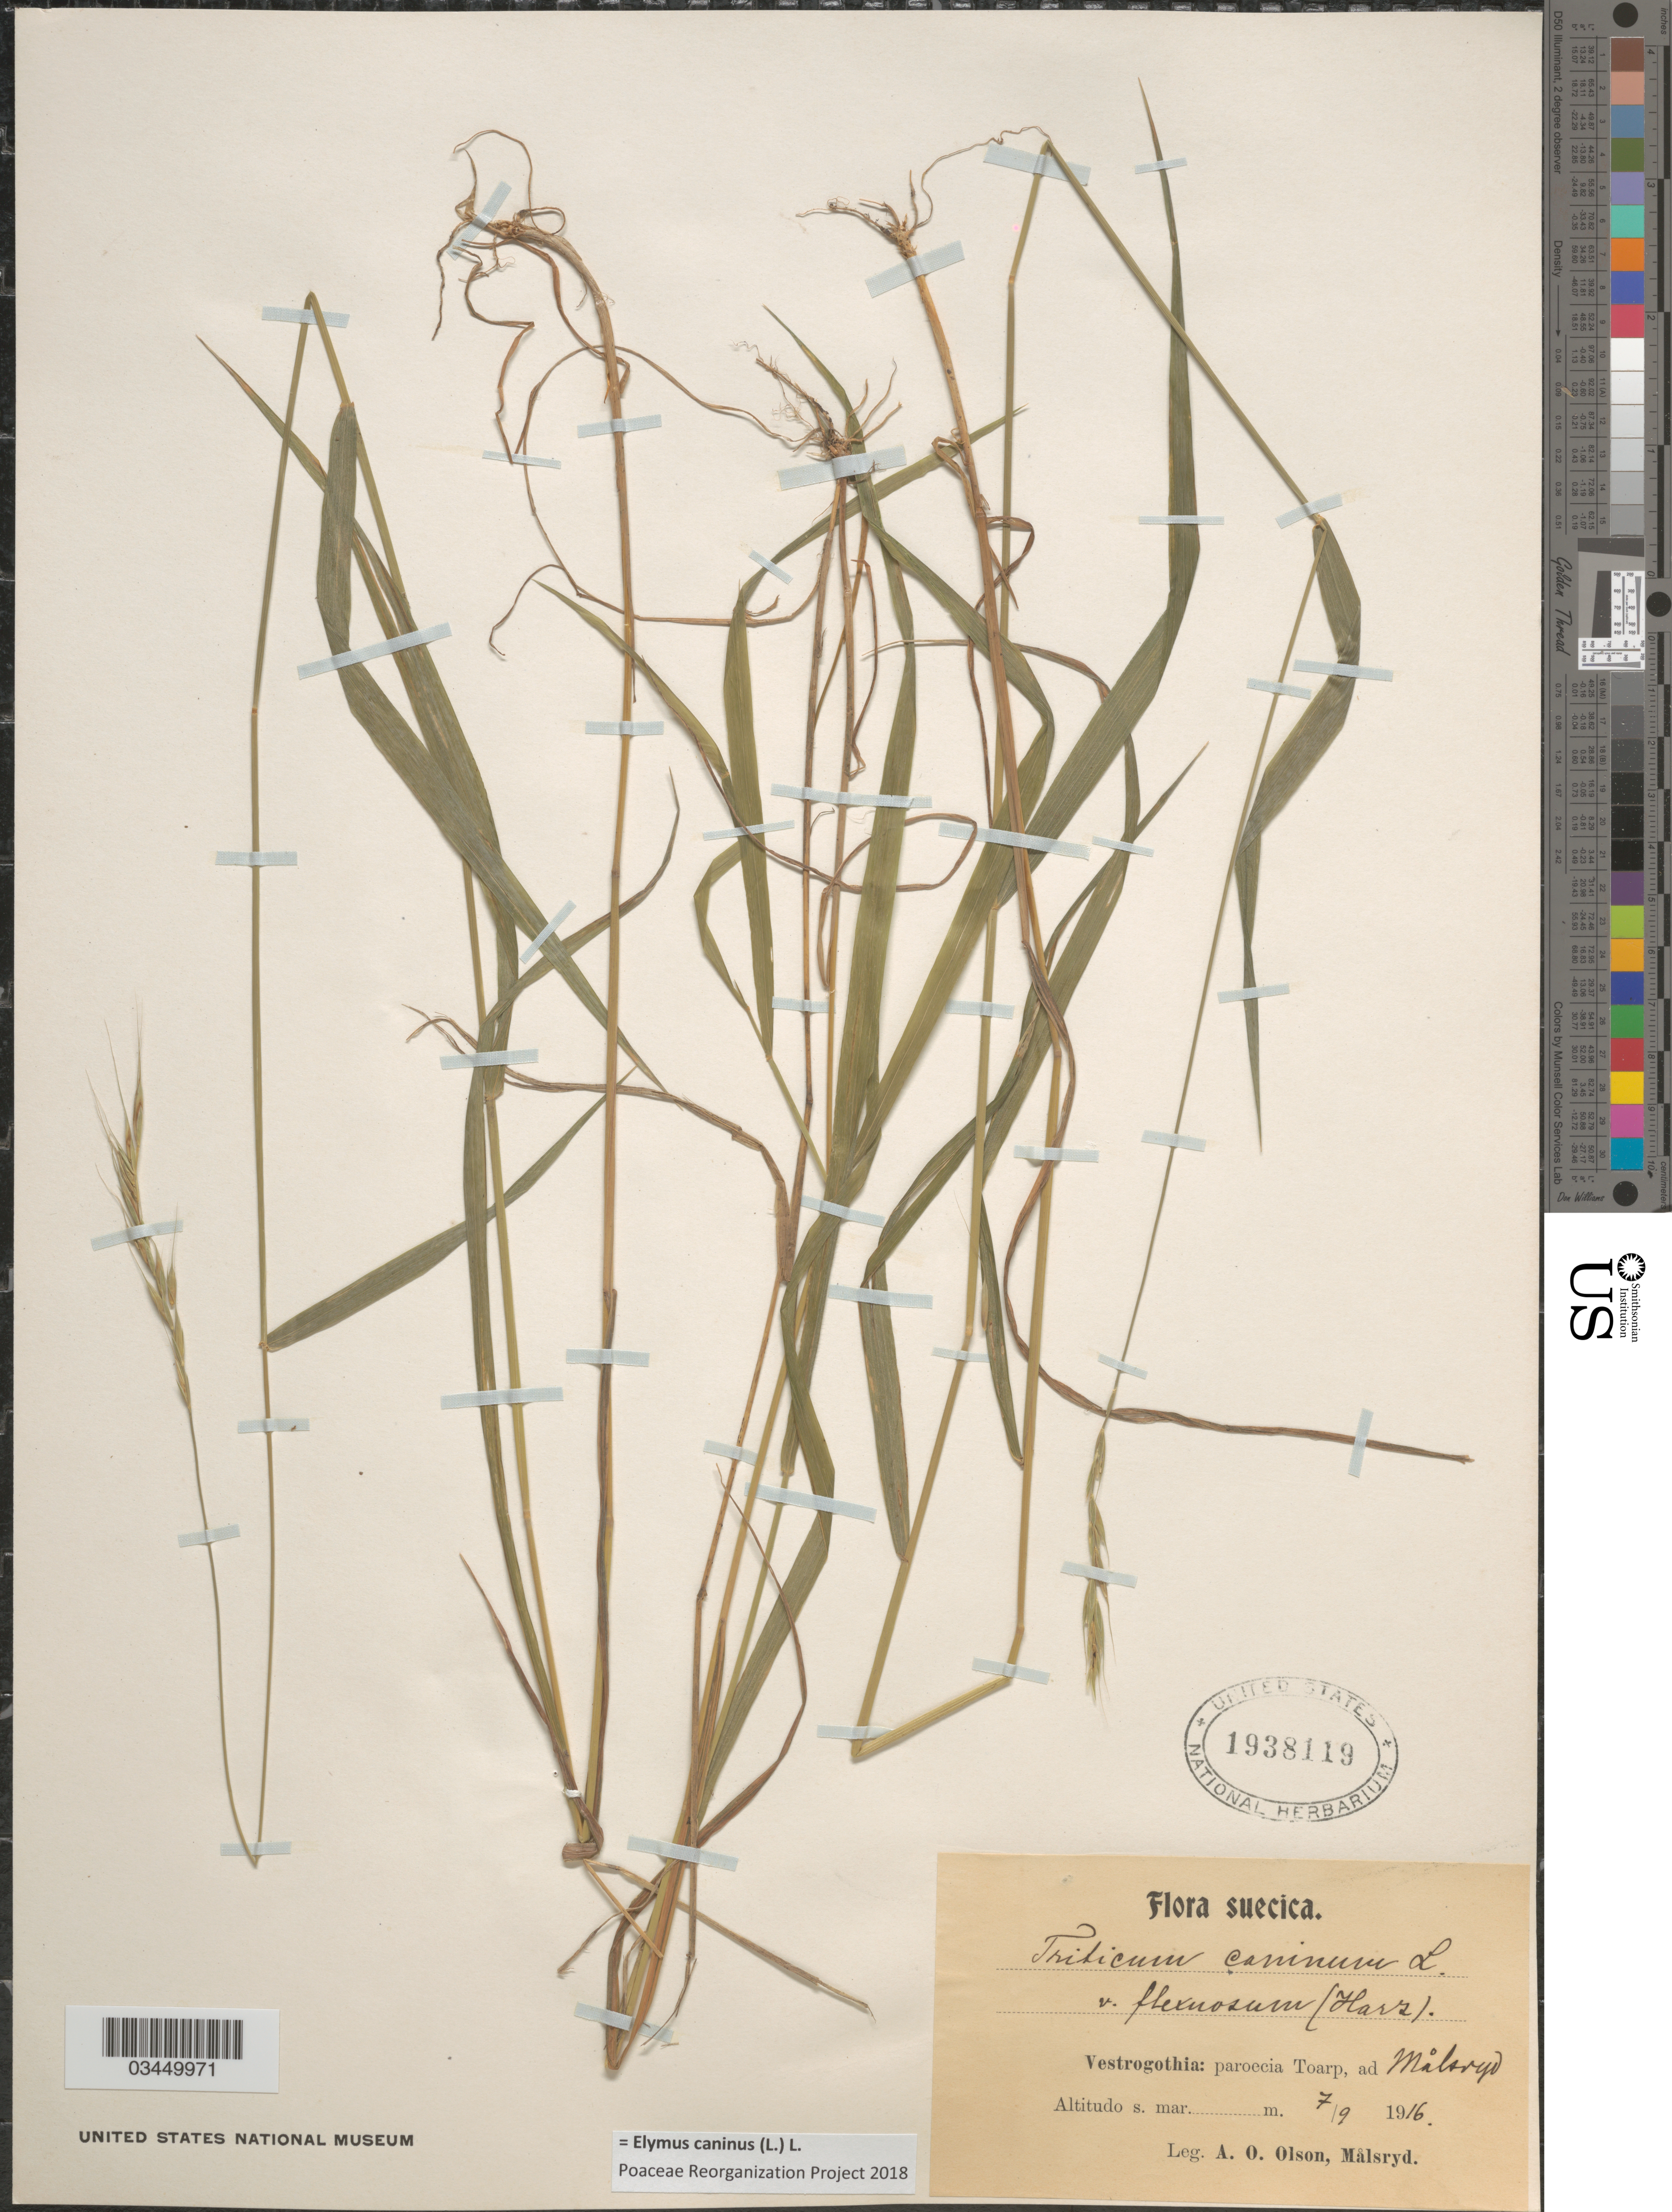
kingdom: Plantae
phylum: Tracheophyta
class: Liliopsida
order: Poales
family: Poaceae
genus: Elymus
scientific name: Elymus caninus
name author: (L.) L.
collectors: A. Olson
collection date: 1916-09-07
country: Sweden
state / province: Västra Götaland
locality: Suecica. Vestrogothia: paroccia Toarp, ad Målsryd.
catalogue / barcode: US 1938119